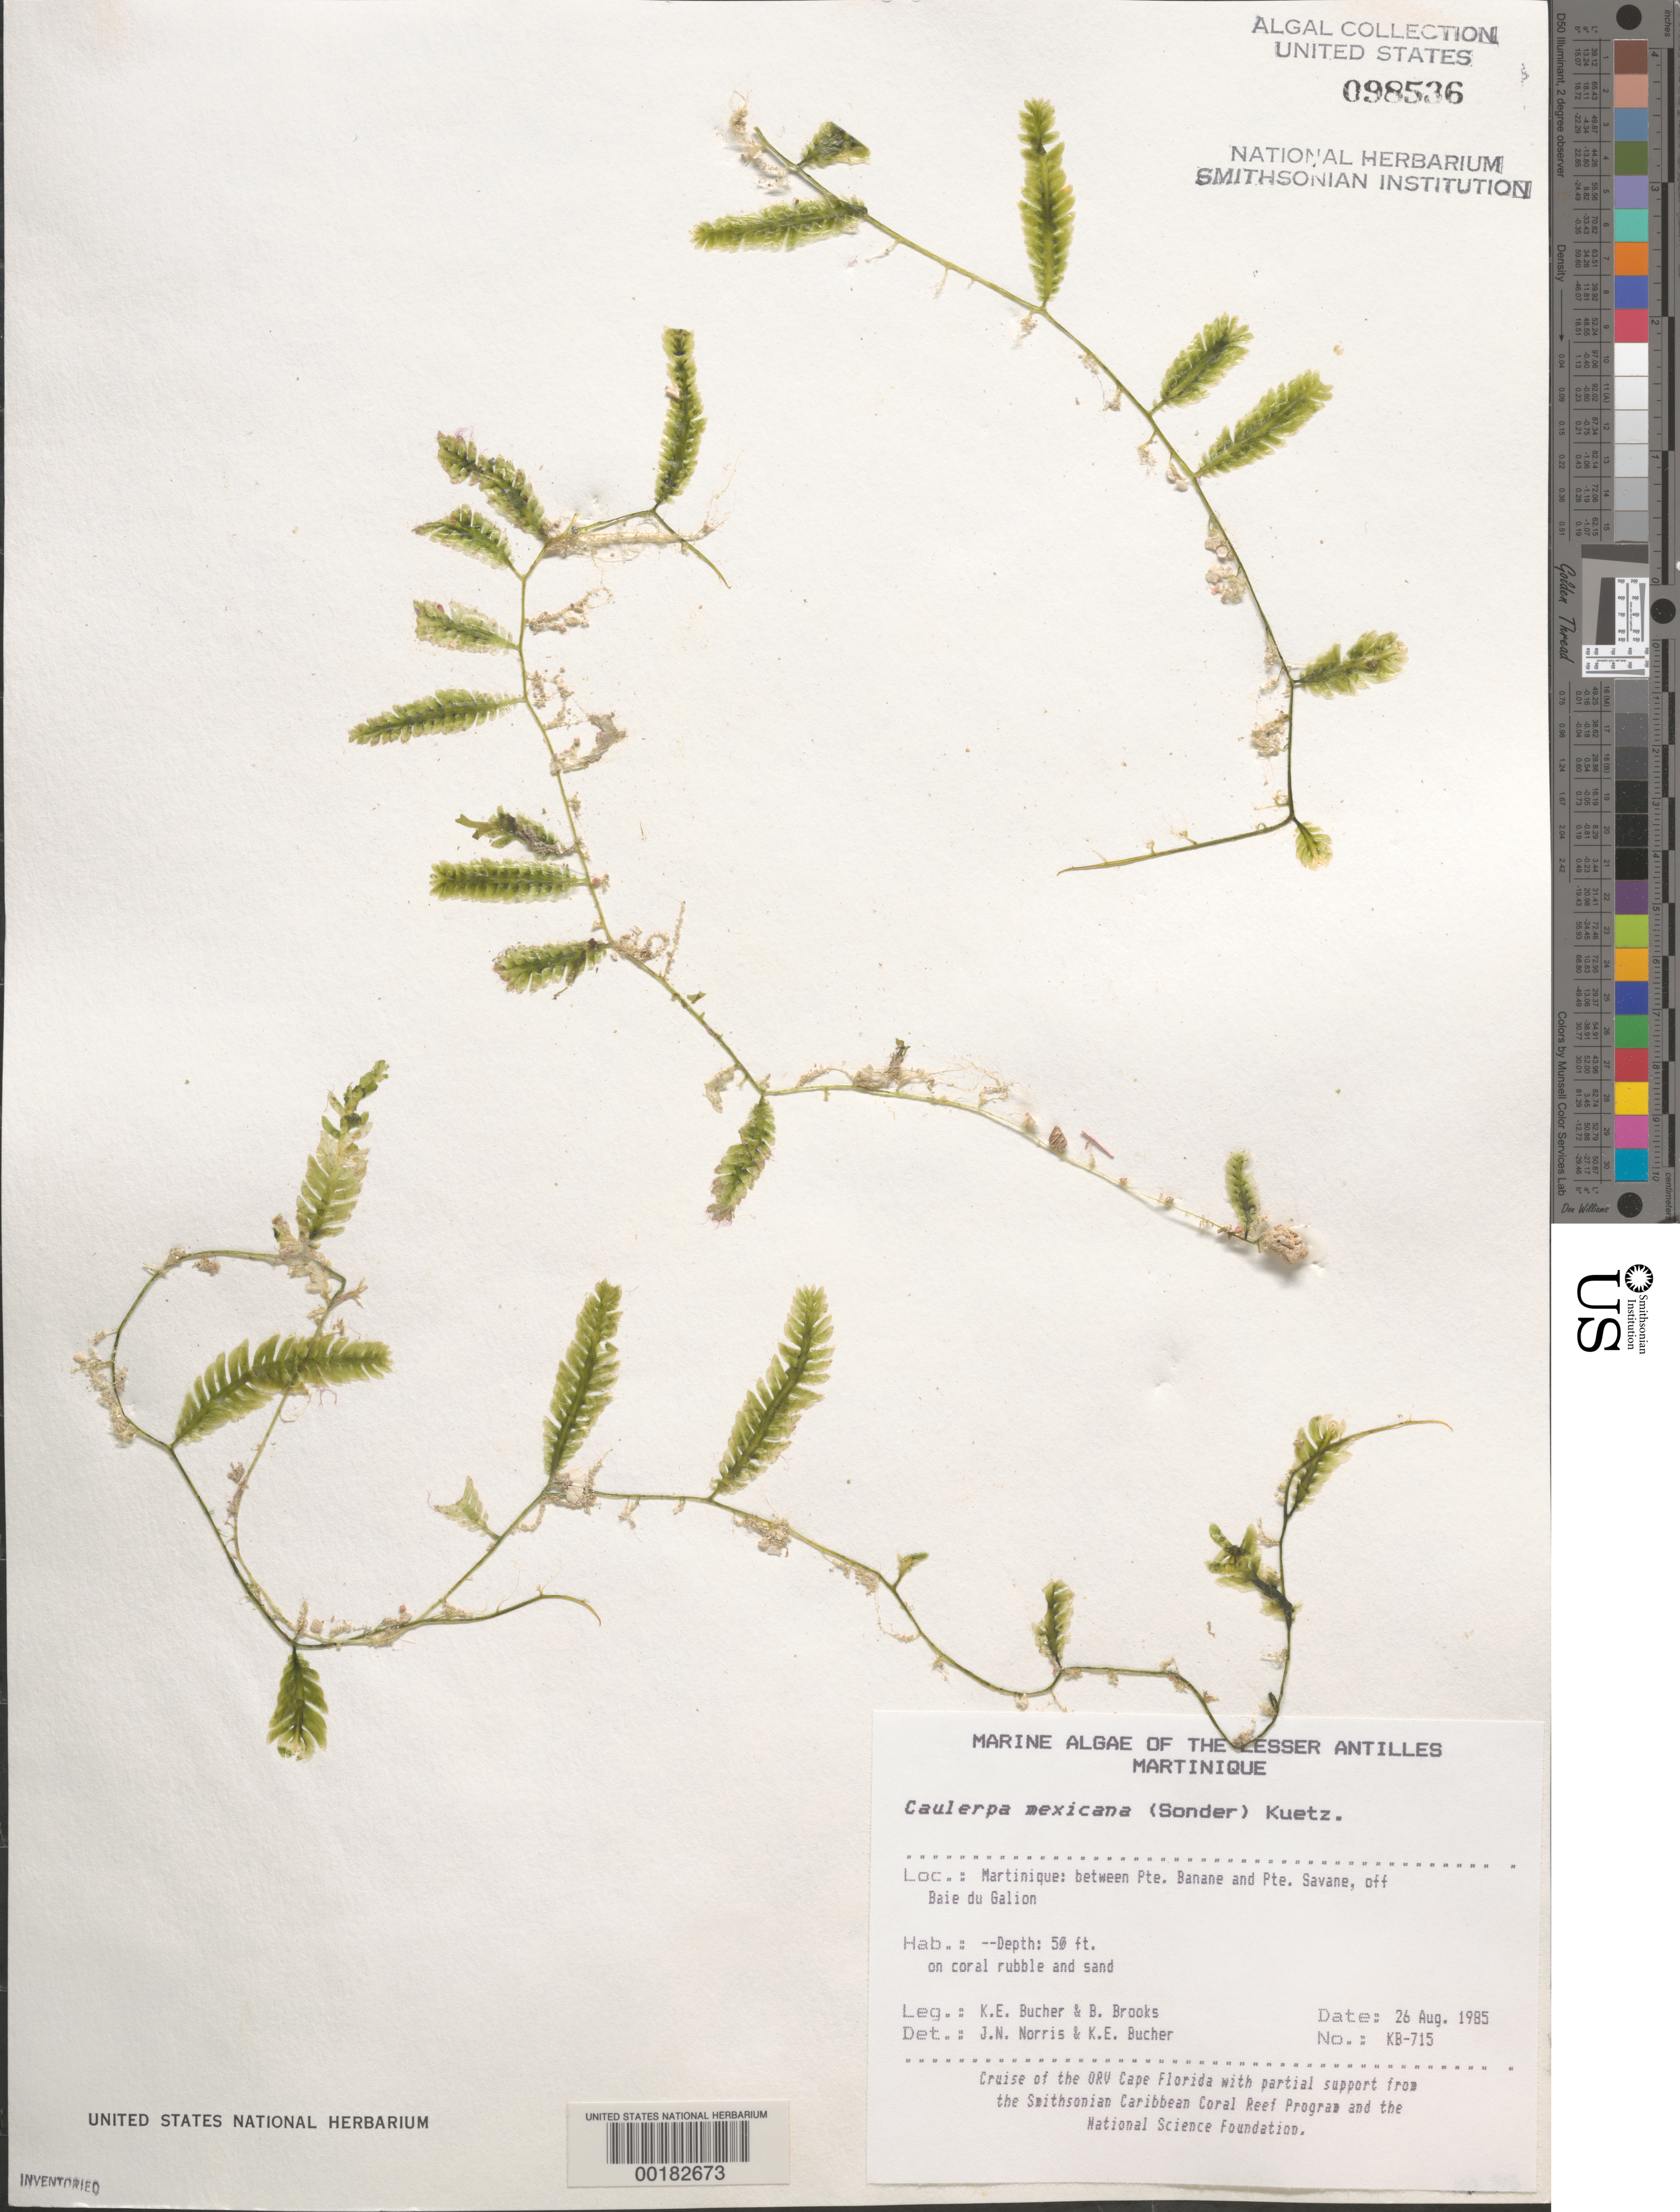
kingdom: Plantae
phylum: Chlorophyta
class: Ulvophyceae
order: Bryopsidales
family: Caulerpaceae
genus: Caulerpa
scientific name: Caulerpa mexicana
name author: Sond. ex Kütz.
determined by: Norris, J. N.; Bucher, K. E.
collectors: K. E. Bucher & B. Brooks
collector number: Kb-715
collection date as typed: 26 Aug 1985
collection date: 1985-08-26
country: Martinique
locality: Between Pointe Banane and Pointe Savane, off Baie du Galion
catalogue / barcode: US 98536